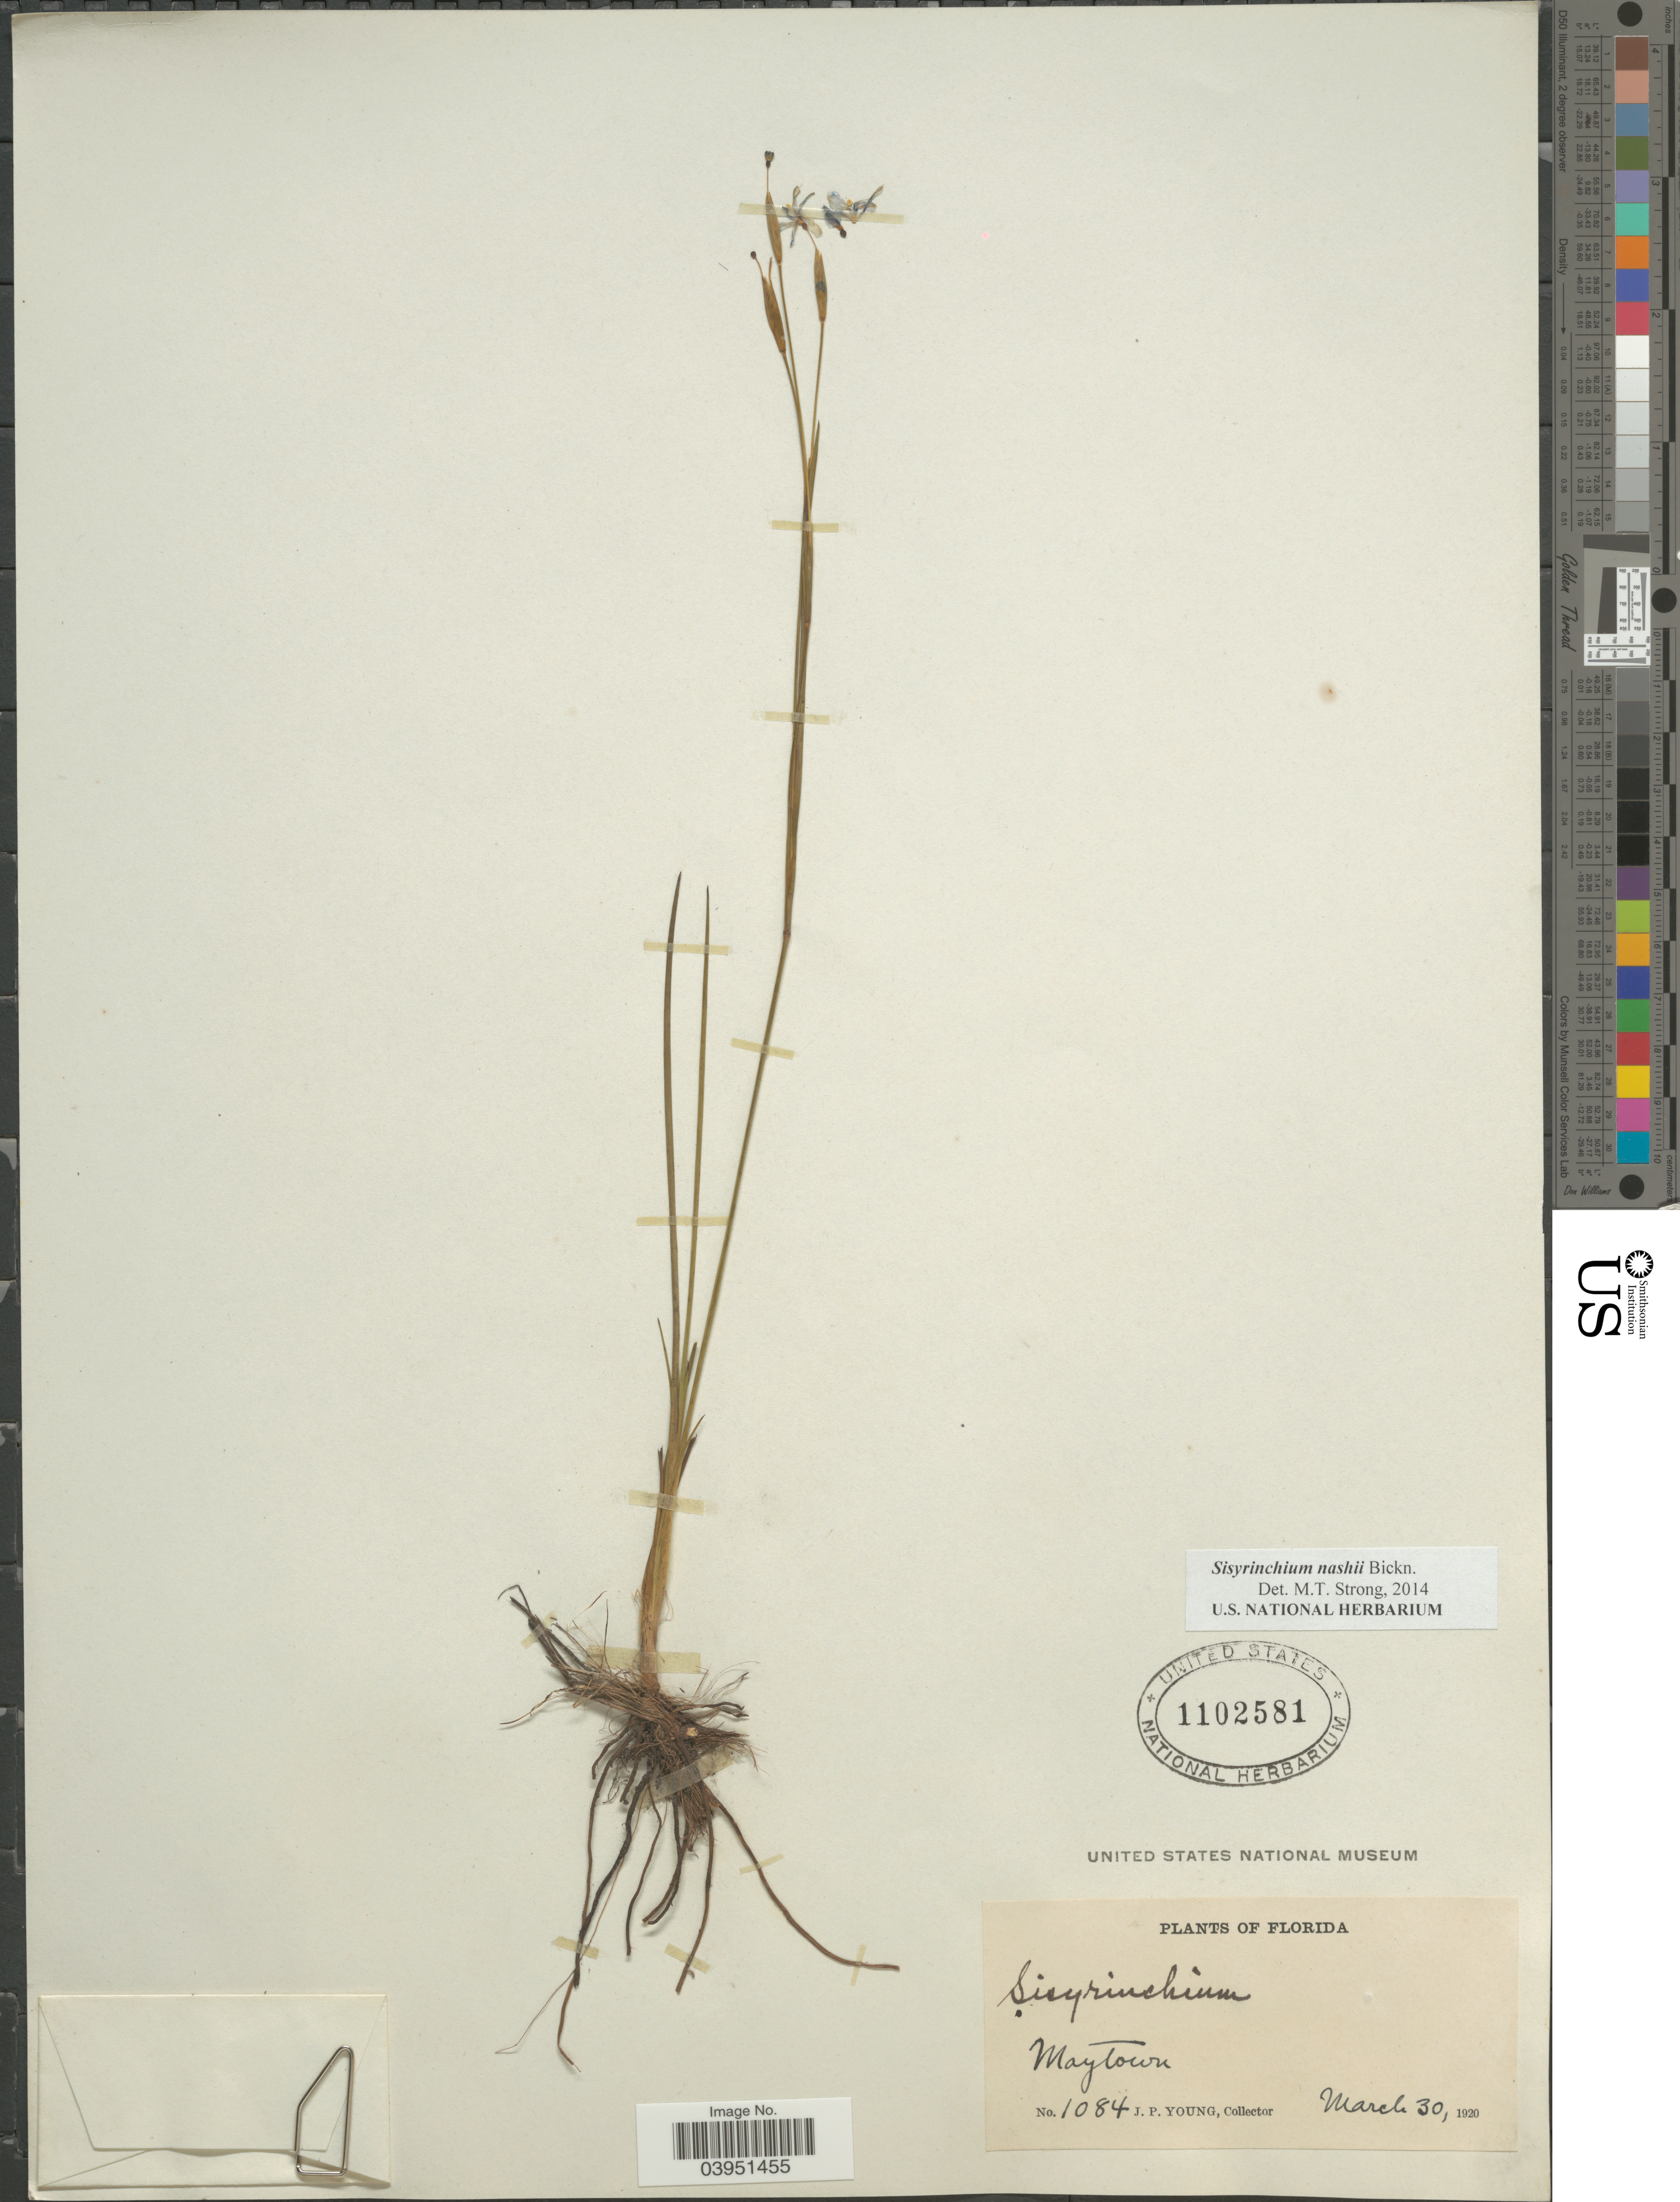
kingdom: Plantae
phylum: Tracheophyta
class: Liliopsida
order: Asparagales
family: Iridaceae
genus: Sisyrinchium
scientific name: Sisyrinchium nashii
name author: E.P. Bicknell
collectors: J. P. Young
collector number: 1084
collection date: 1920-03-30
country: United States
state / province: Florida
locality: Maytown.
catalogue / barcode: US 1102581